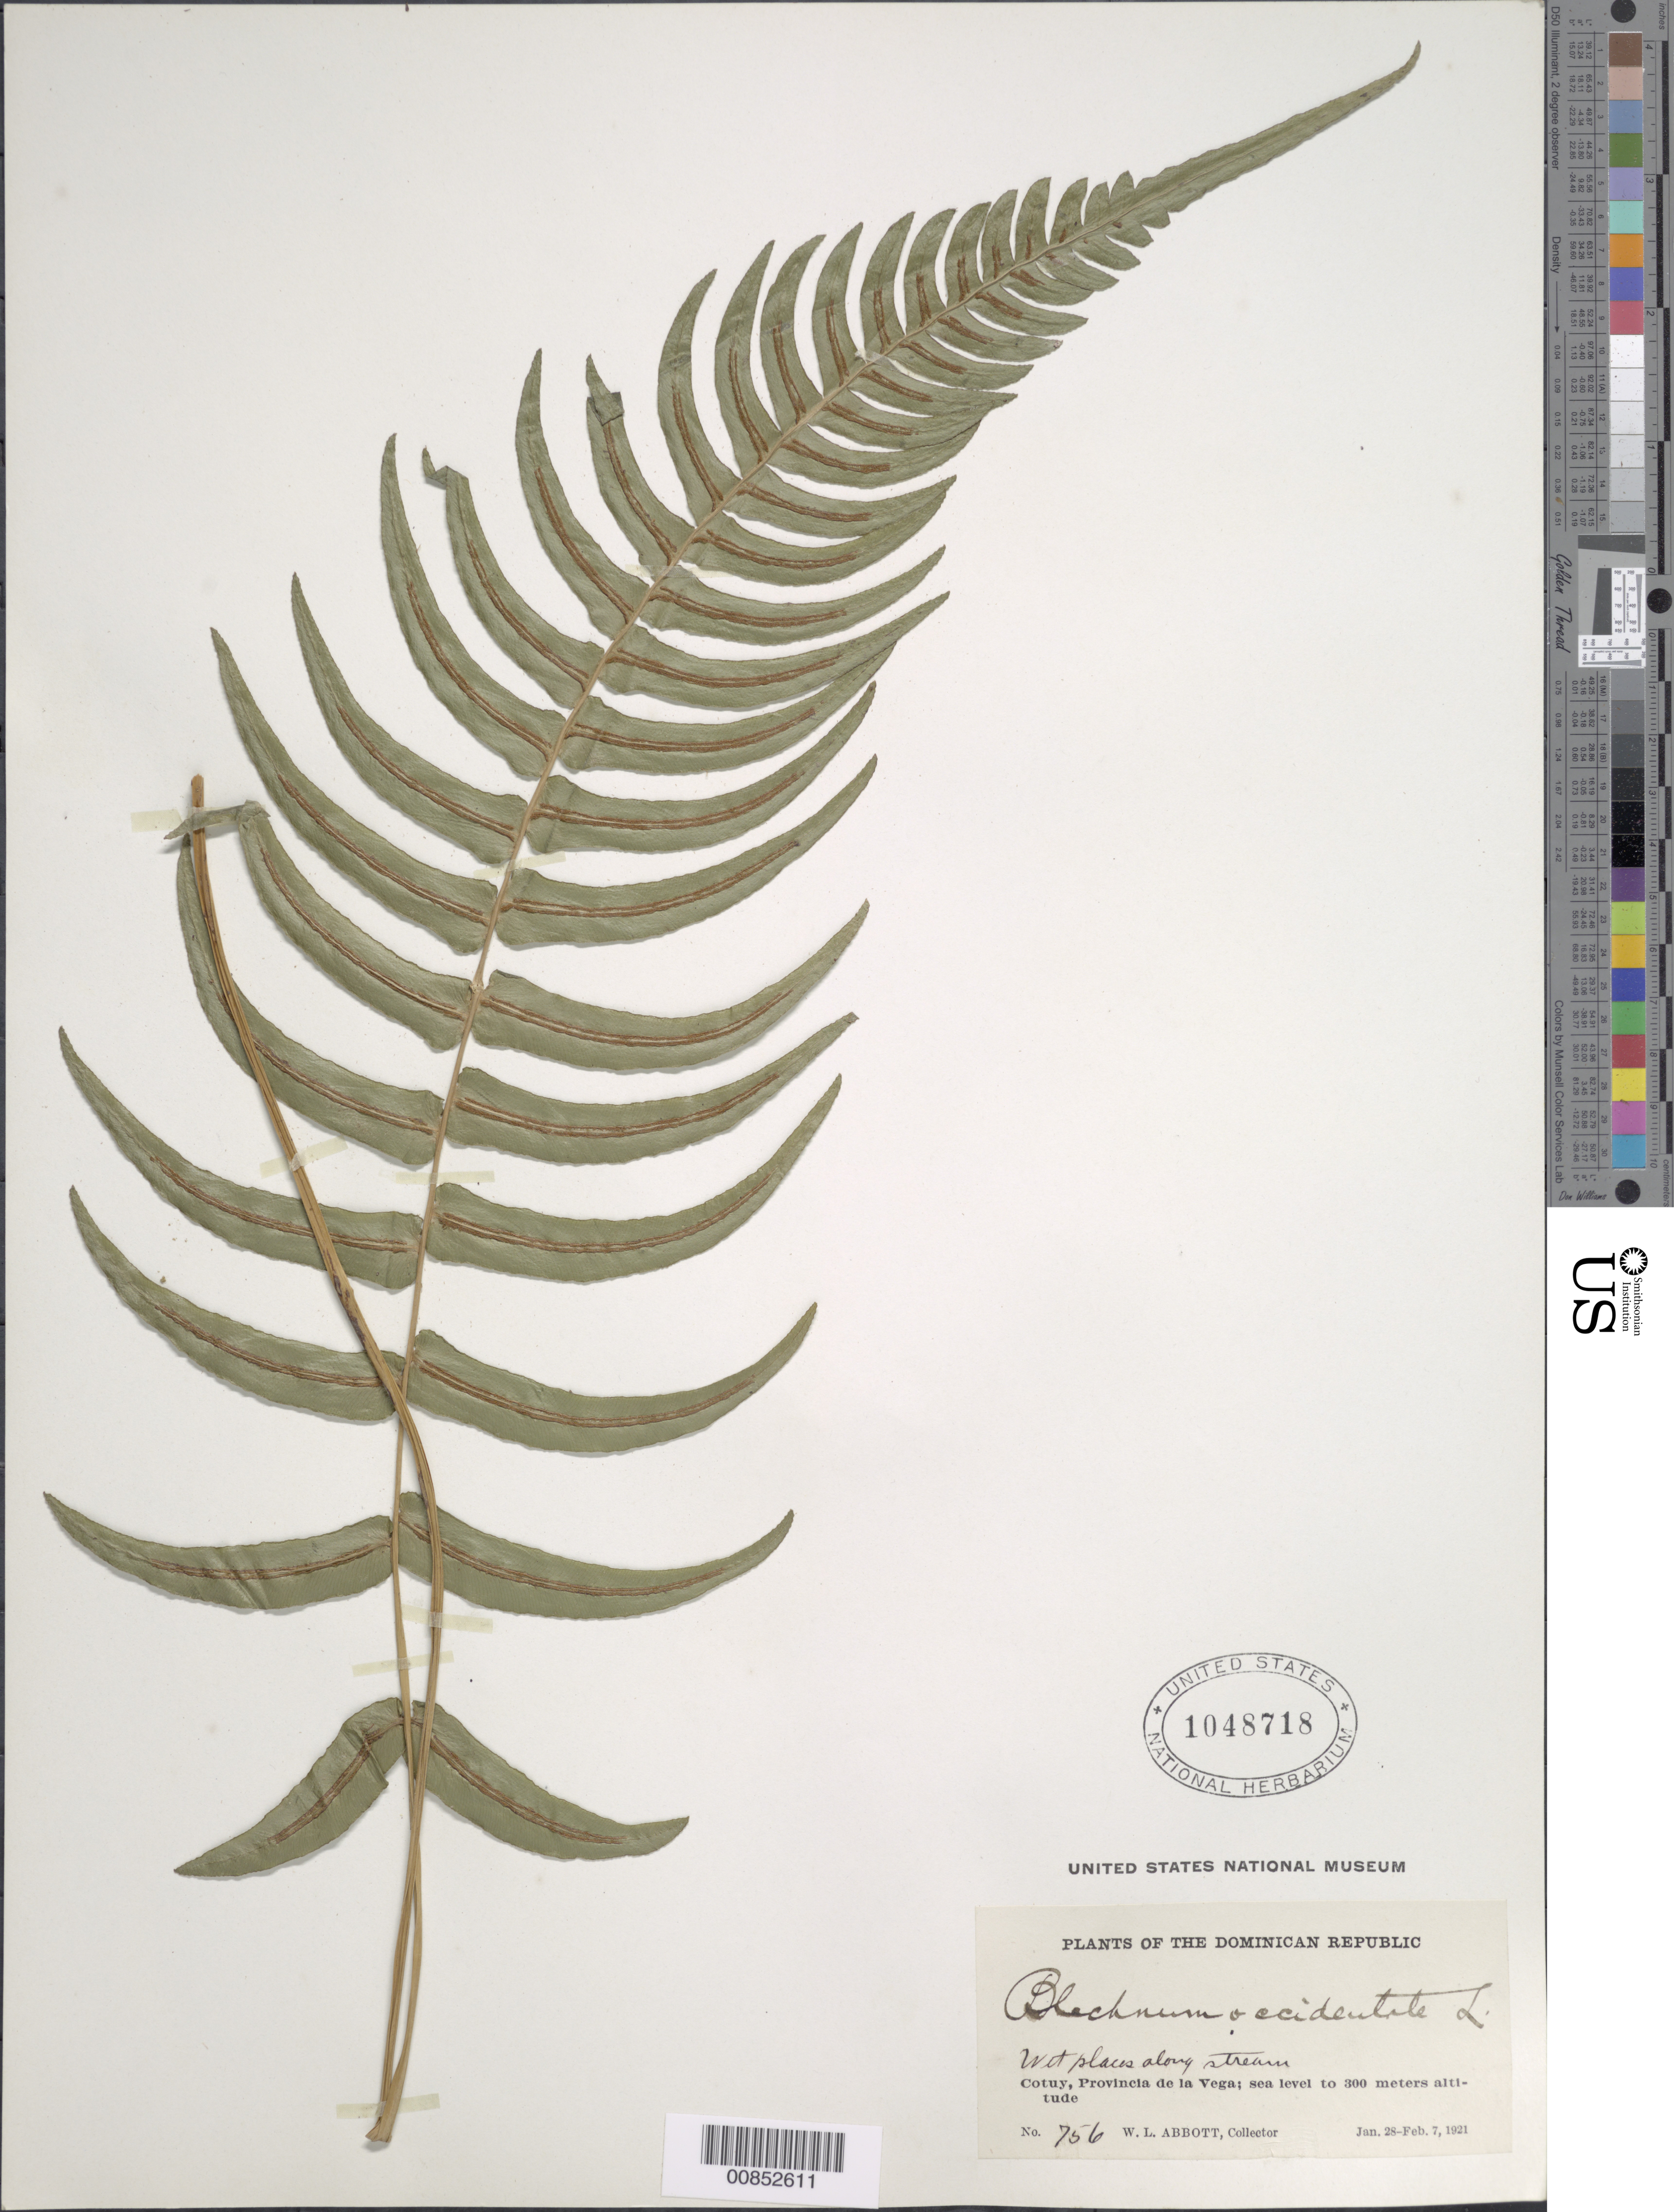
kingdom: Plantae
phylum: Tracheophyta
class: Polypodiopsida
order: Polypodiales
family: Blechnaceae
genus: Blechnum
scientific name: Blechnum occidentale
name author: L.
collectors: W. L. Abbott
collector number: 756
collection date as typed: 28 Jan 1921 to 07 Feb 1921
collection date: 1921-01-28/1921-02-07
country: Dominican Republic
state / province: La Vega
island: Hispaniola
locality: Cotuy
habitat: Wet places along stream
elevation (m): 0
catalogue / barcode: US 1048718